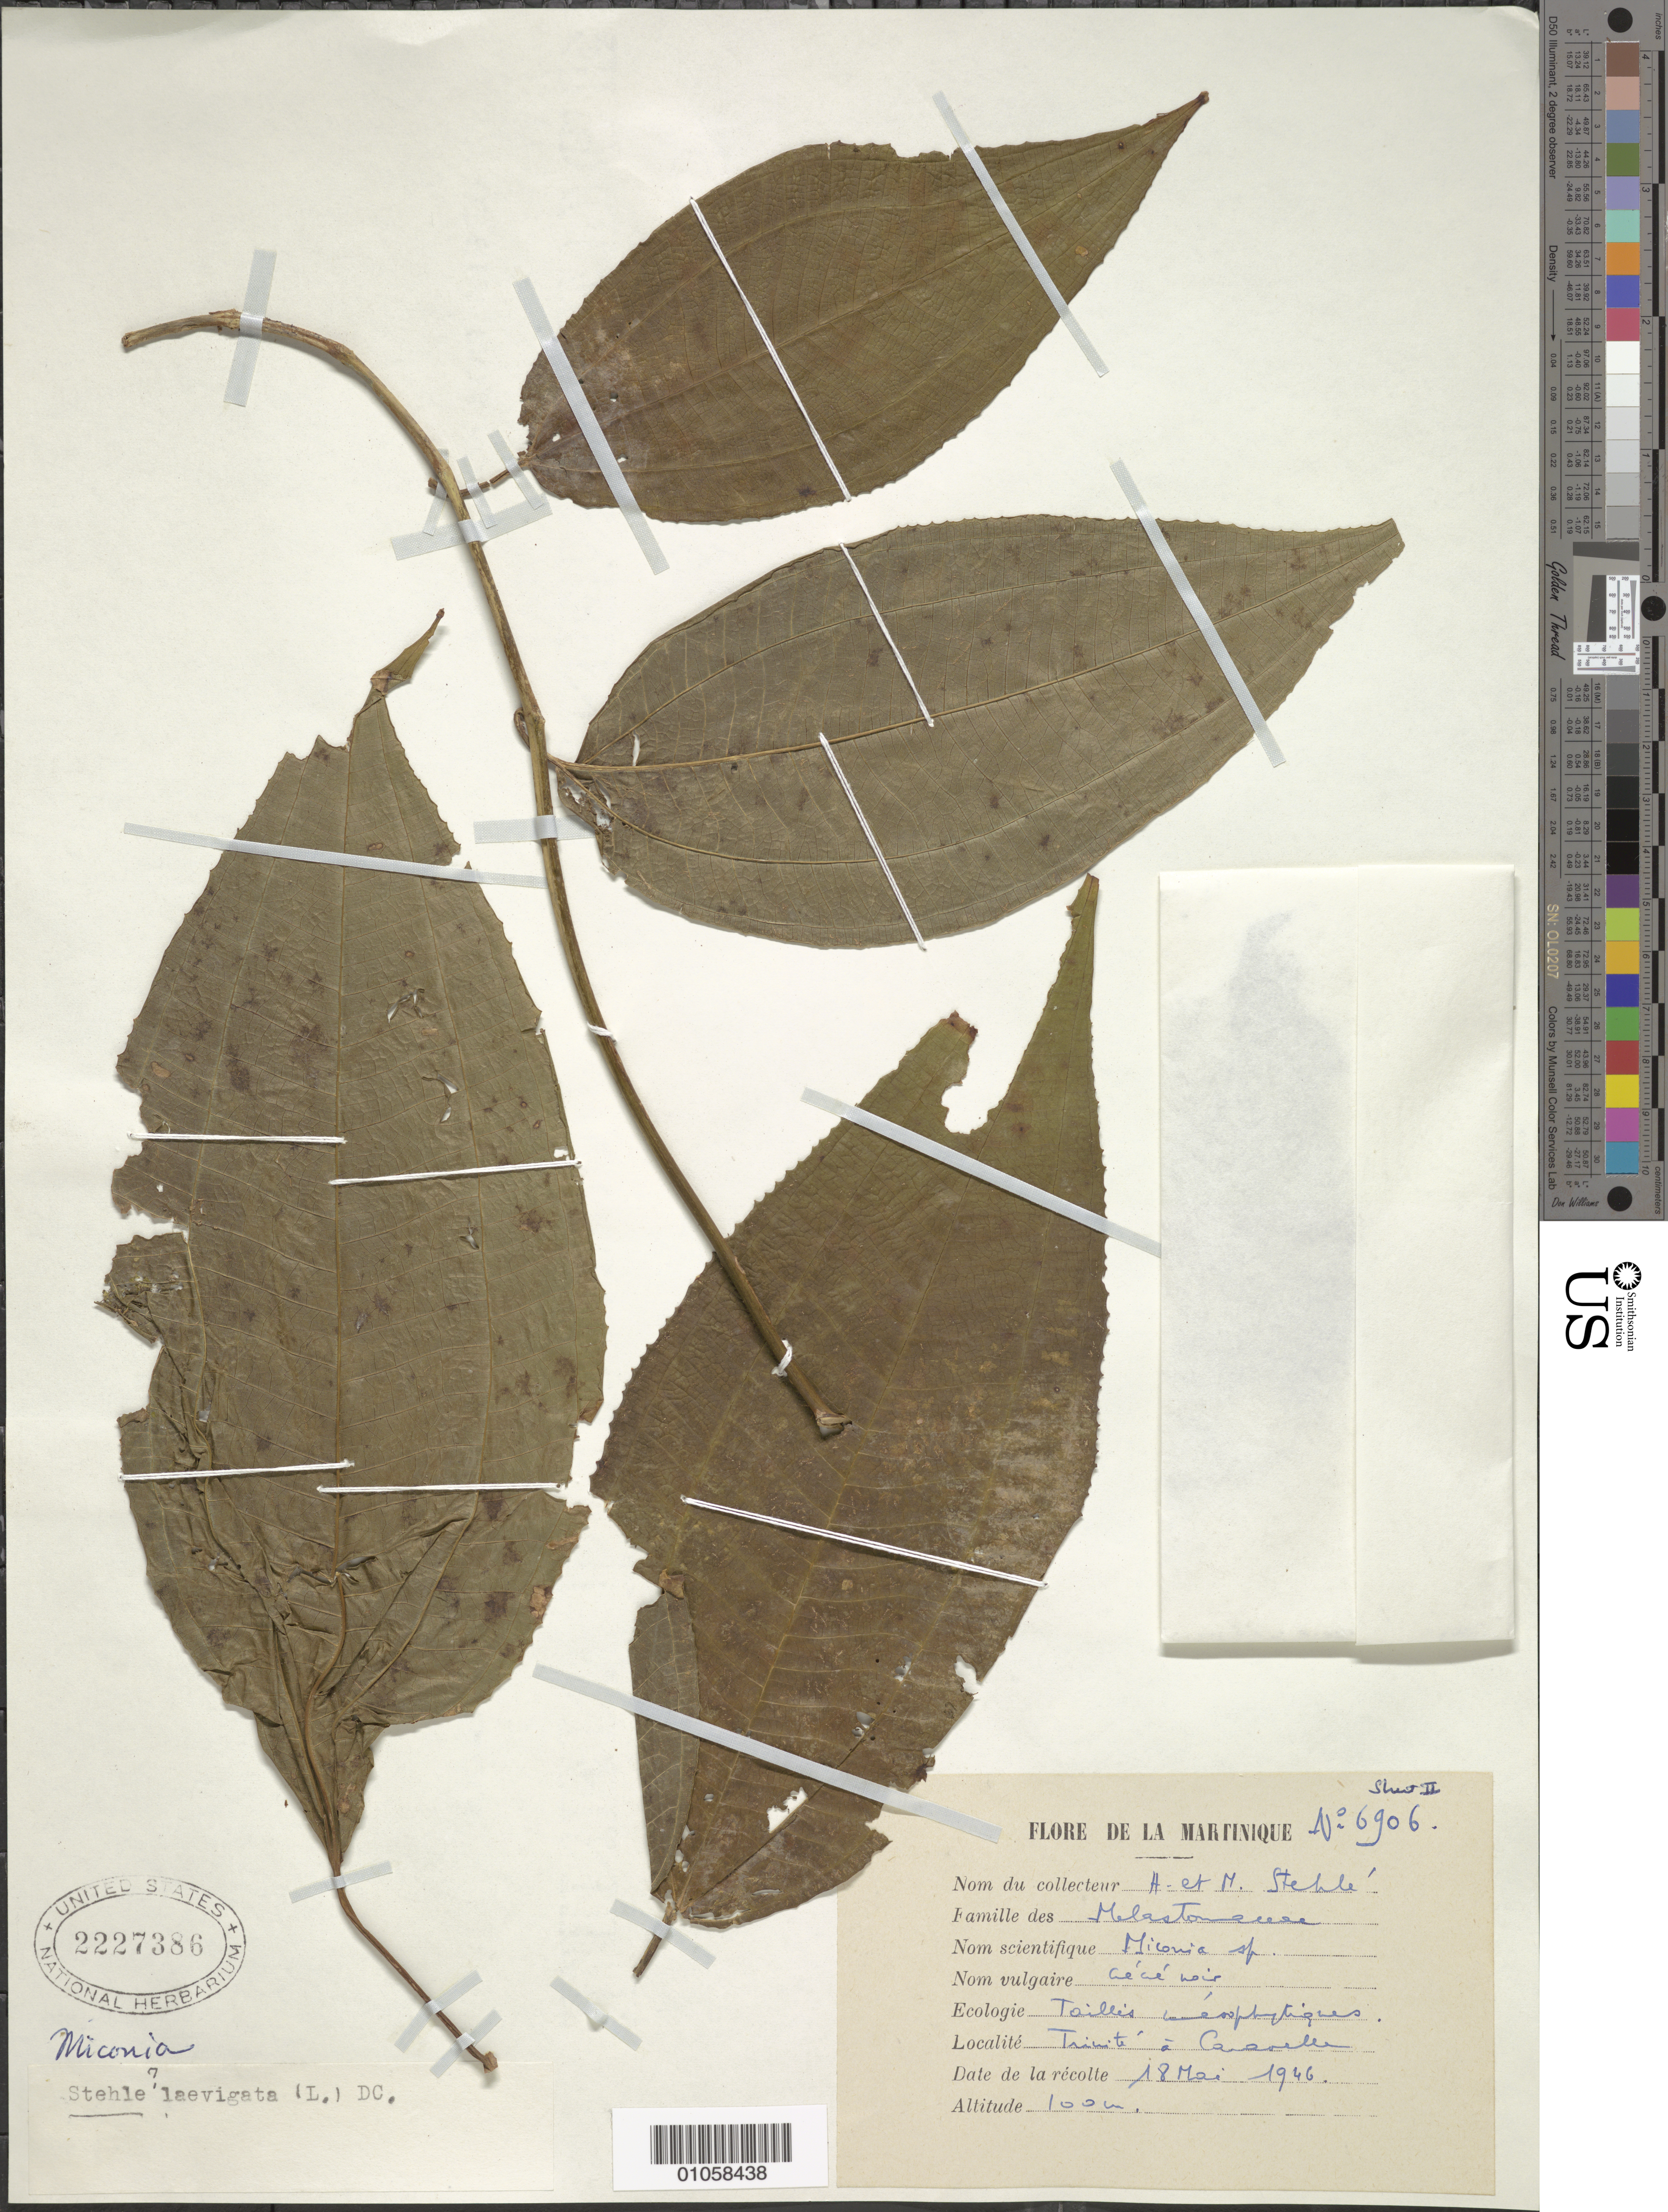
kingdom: Plantae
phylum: Tracheophyta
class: Magnoliopsida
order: Myrtales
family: Melastomataceae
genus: Miconia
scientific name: Miconia laevigata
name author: (L.) D. Don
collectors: H. Stehlé & M. Stehlé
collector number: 6906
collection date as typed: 18 May 1946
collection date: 1946-05-18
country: Martinique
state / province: La Trinité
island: Martinique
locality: Trinité à Caravelle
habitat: Tailles mésophytiques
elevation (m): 100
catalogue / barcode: US 2227386